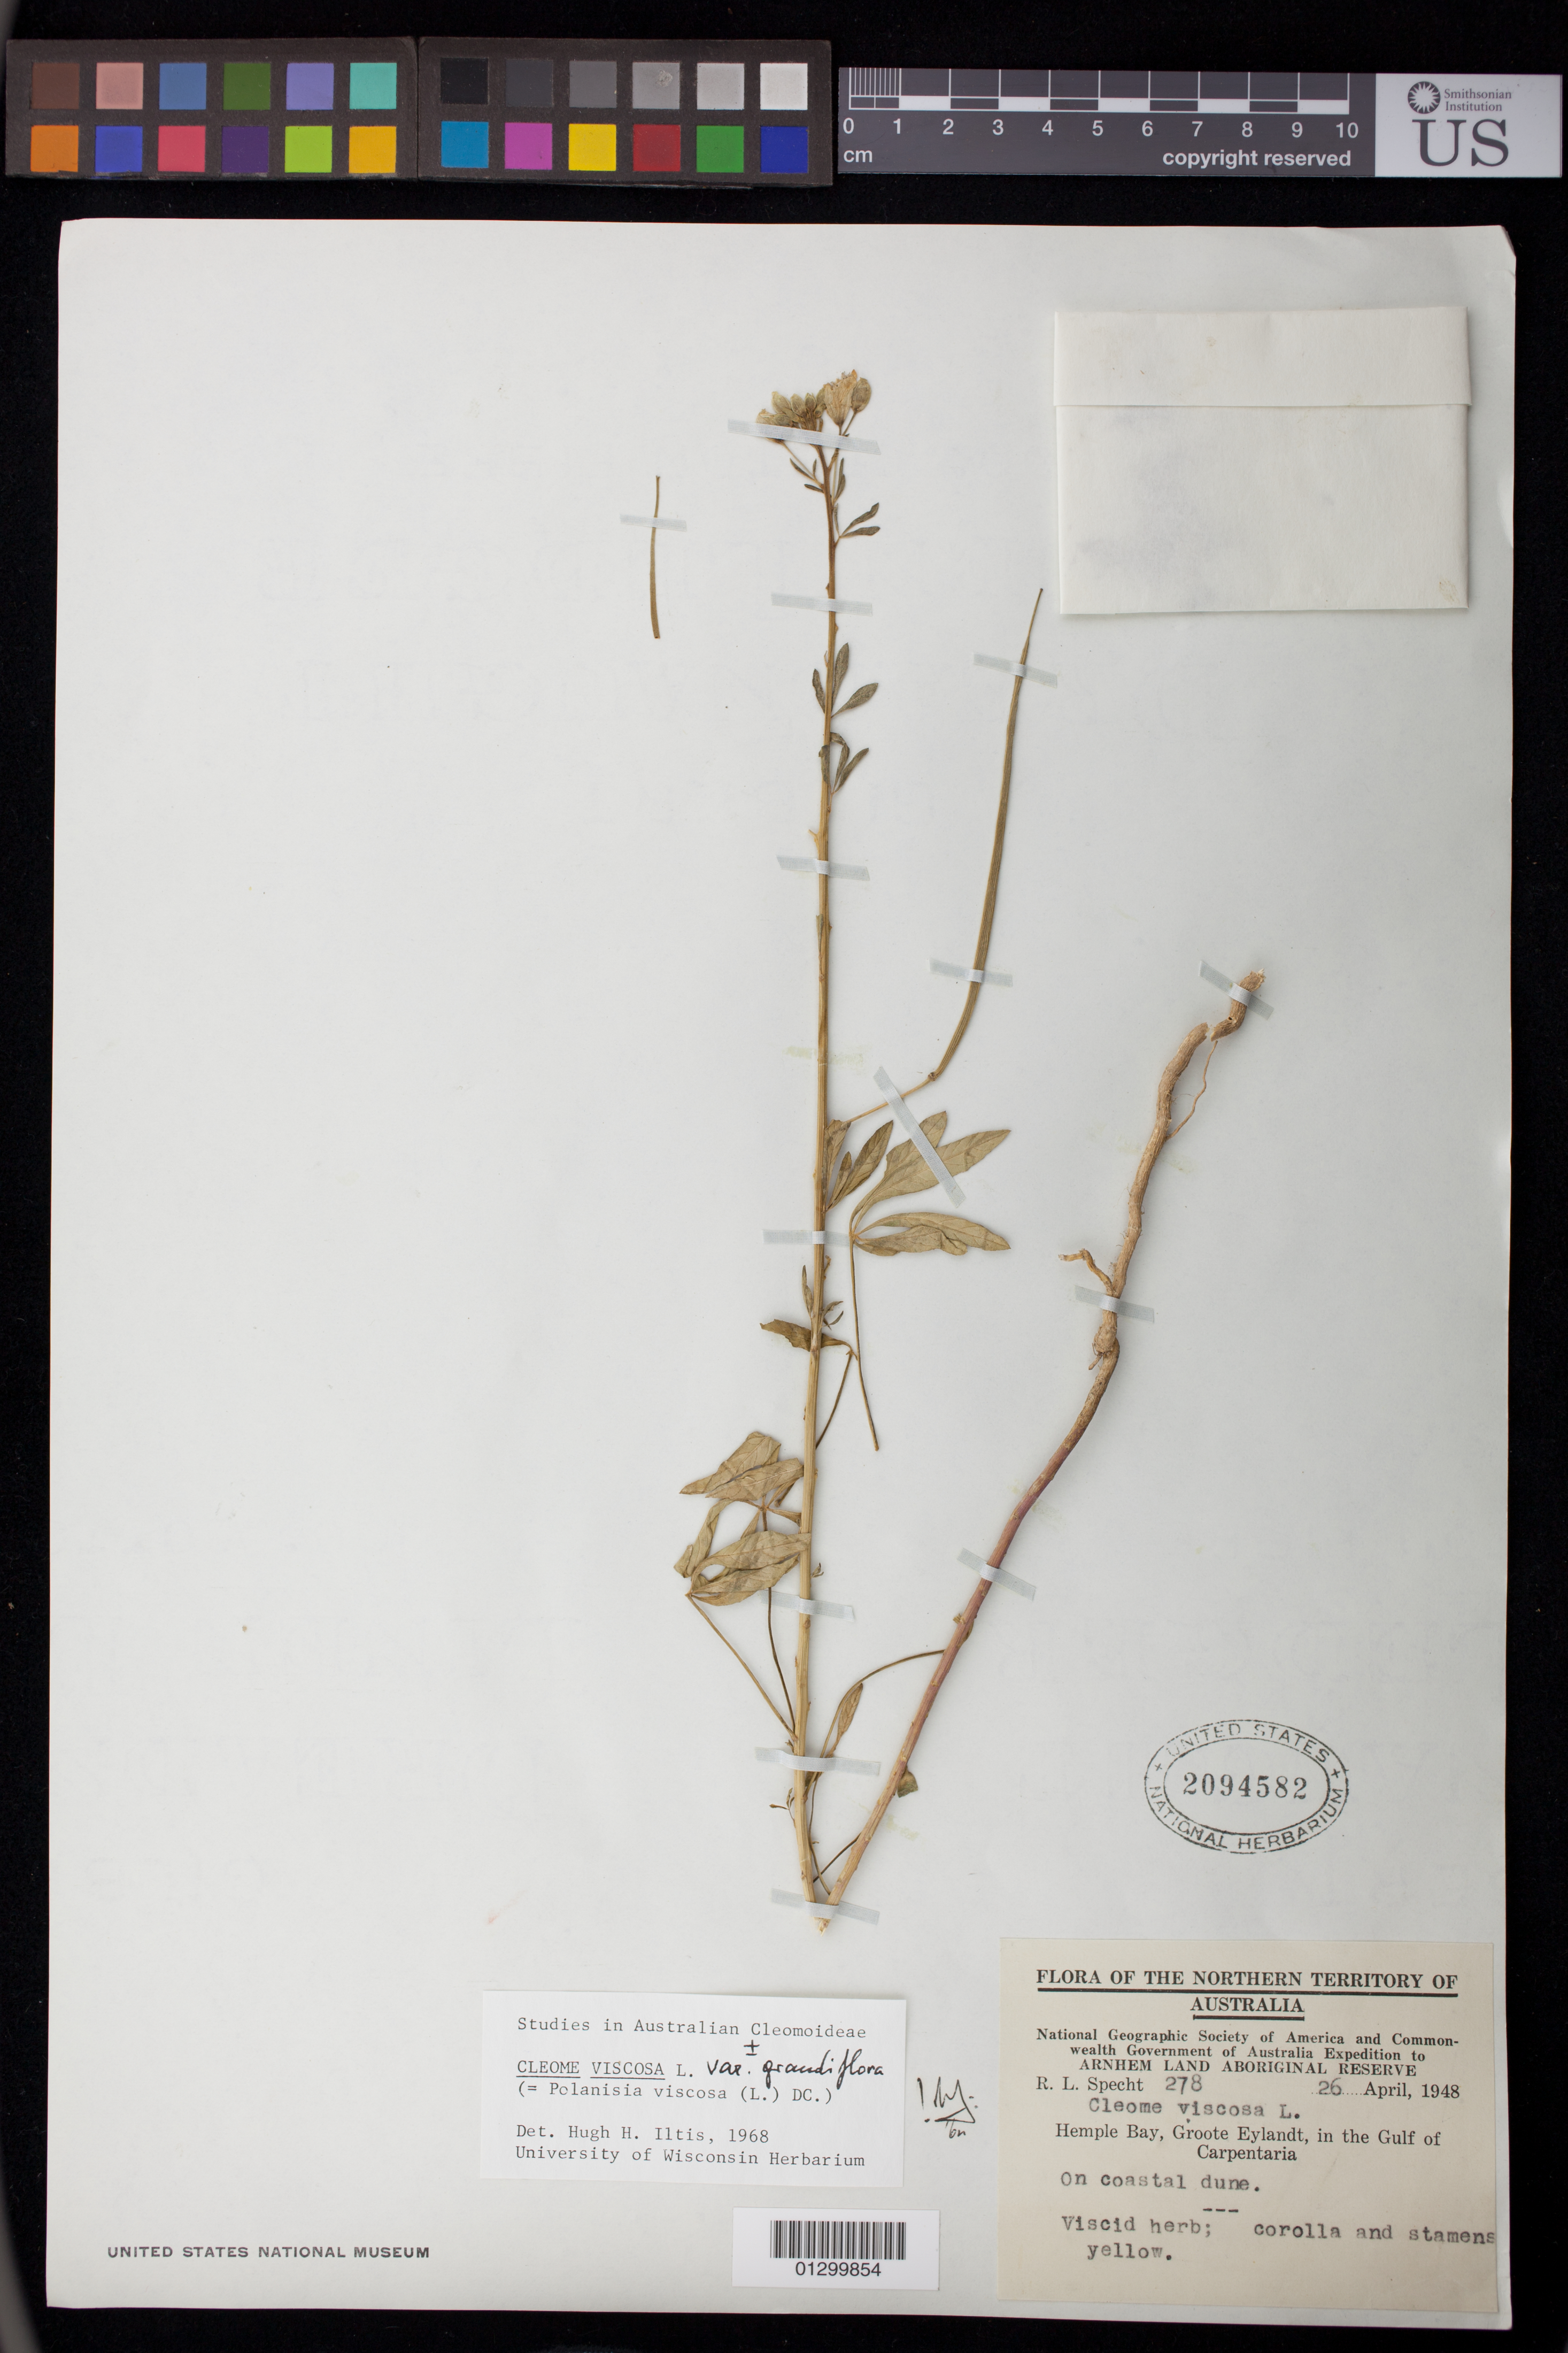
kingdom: Plantae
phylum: Tracheophyta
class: Magnoliopsida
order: Brassicales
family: Cleomaceae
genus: Arivela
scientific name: Arivela viscosa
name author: (L.) Raf.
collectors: R. L. Specht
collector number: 278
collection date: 1948-04-26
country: Australia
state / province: Northern Territory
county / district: East Arnhem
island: Groote Eylandt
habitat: On coastal dune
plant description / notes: Viscid herb; corolla and stamens yellow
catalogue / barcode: US 2094582